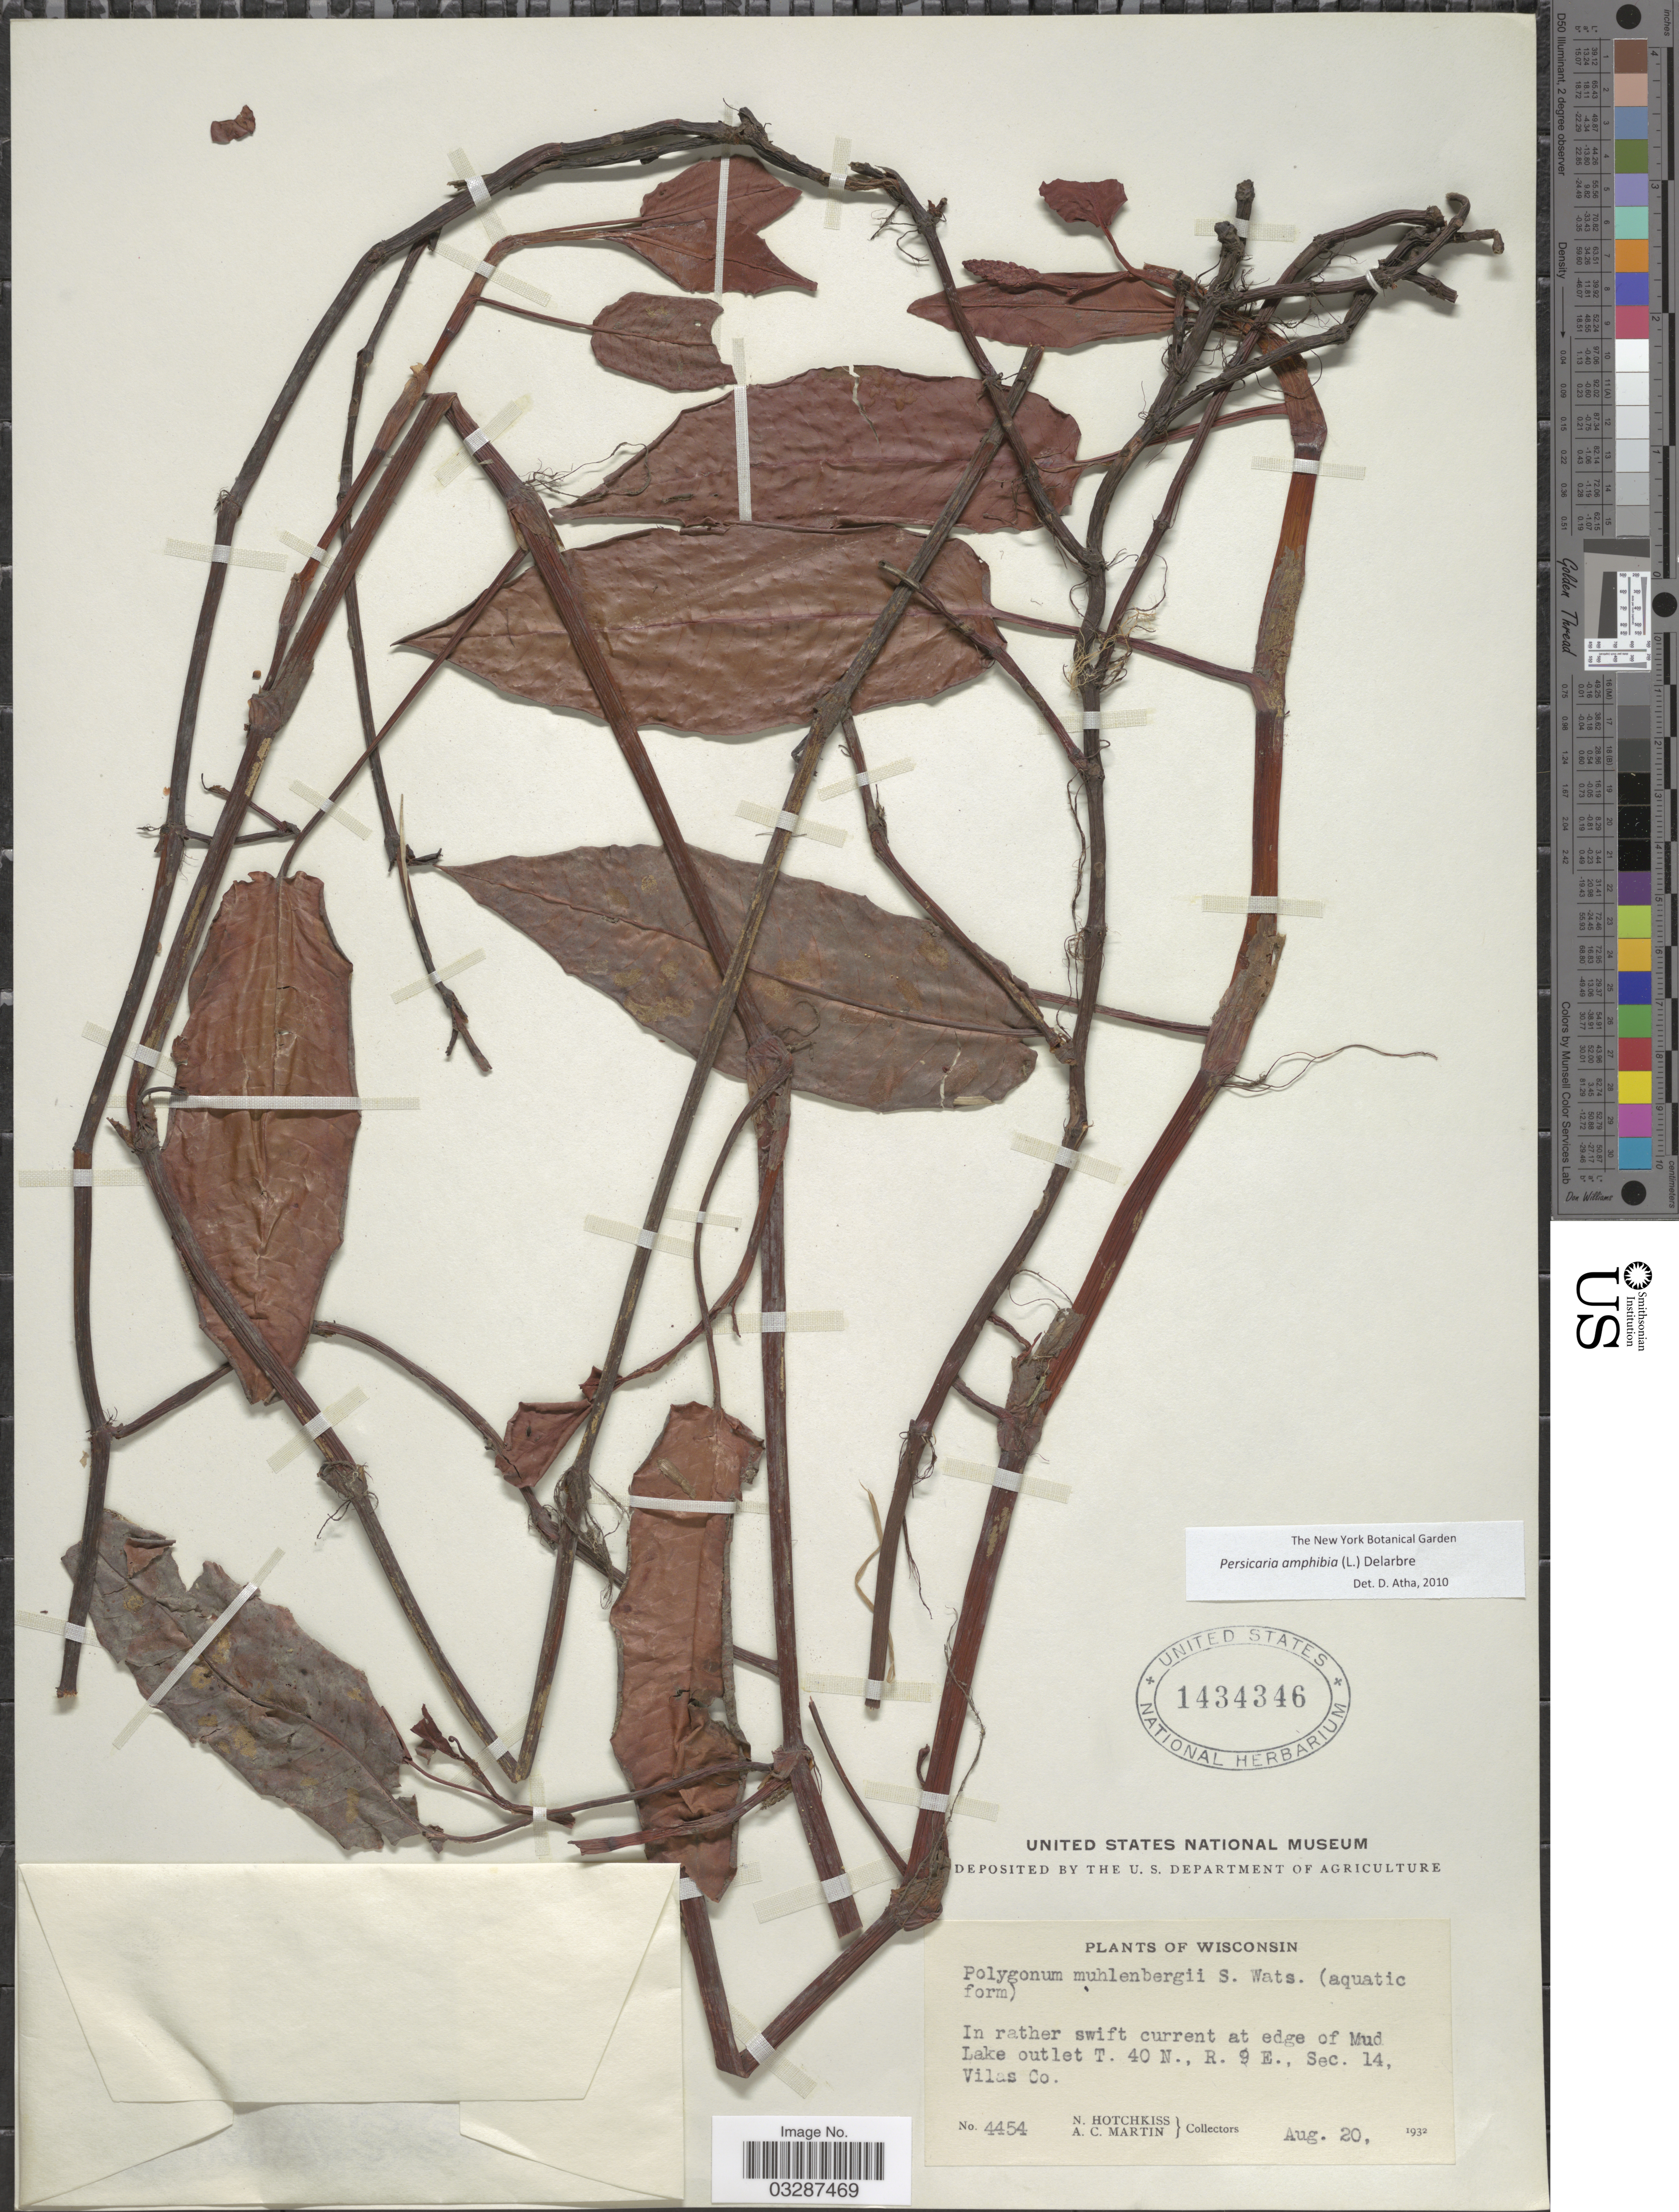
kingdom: Plantae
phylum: Tracheophyta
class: Magnoliopsida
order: Caryophyllales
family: Polygonaceae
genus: Persicaria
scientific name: Persicaria amphibia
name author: (L.) Delarbre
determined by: Atha, D. E.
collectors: N. Hotchkiss & A. C. Martin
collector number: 4454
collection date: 1932-08-20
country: United States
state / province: Wisconsin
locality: At edge of Mud Lake outlet T. 40 N., R. 9 E., Sec. 14. Vilas Co.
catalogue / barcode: US 1434346